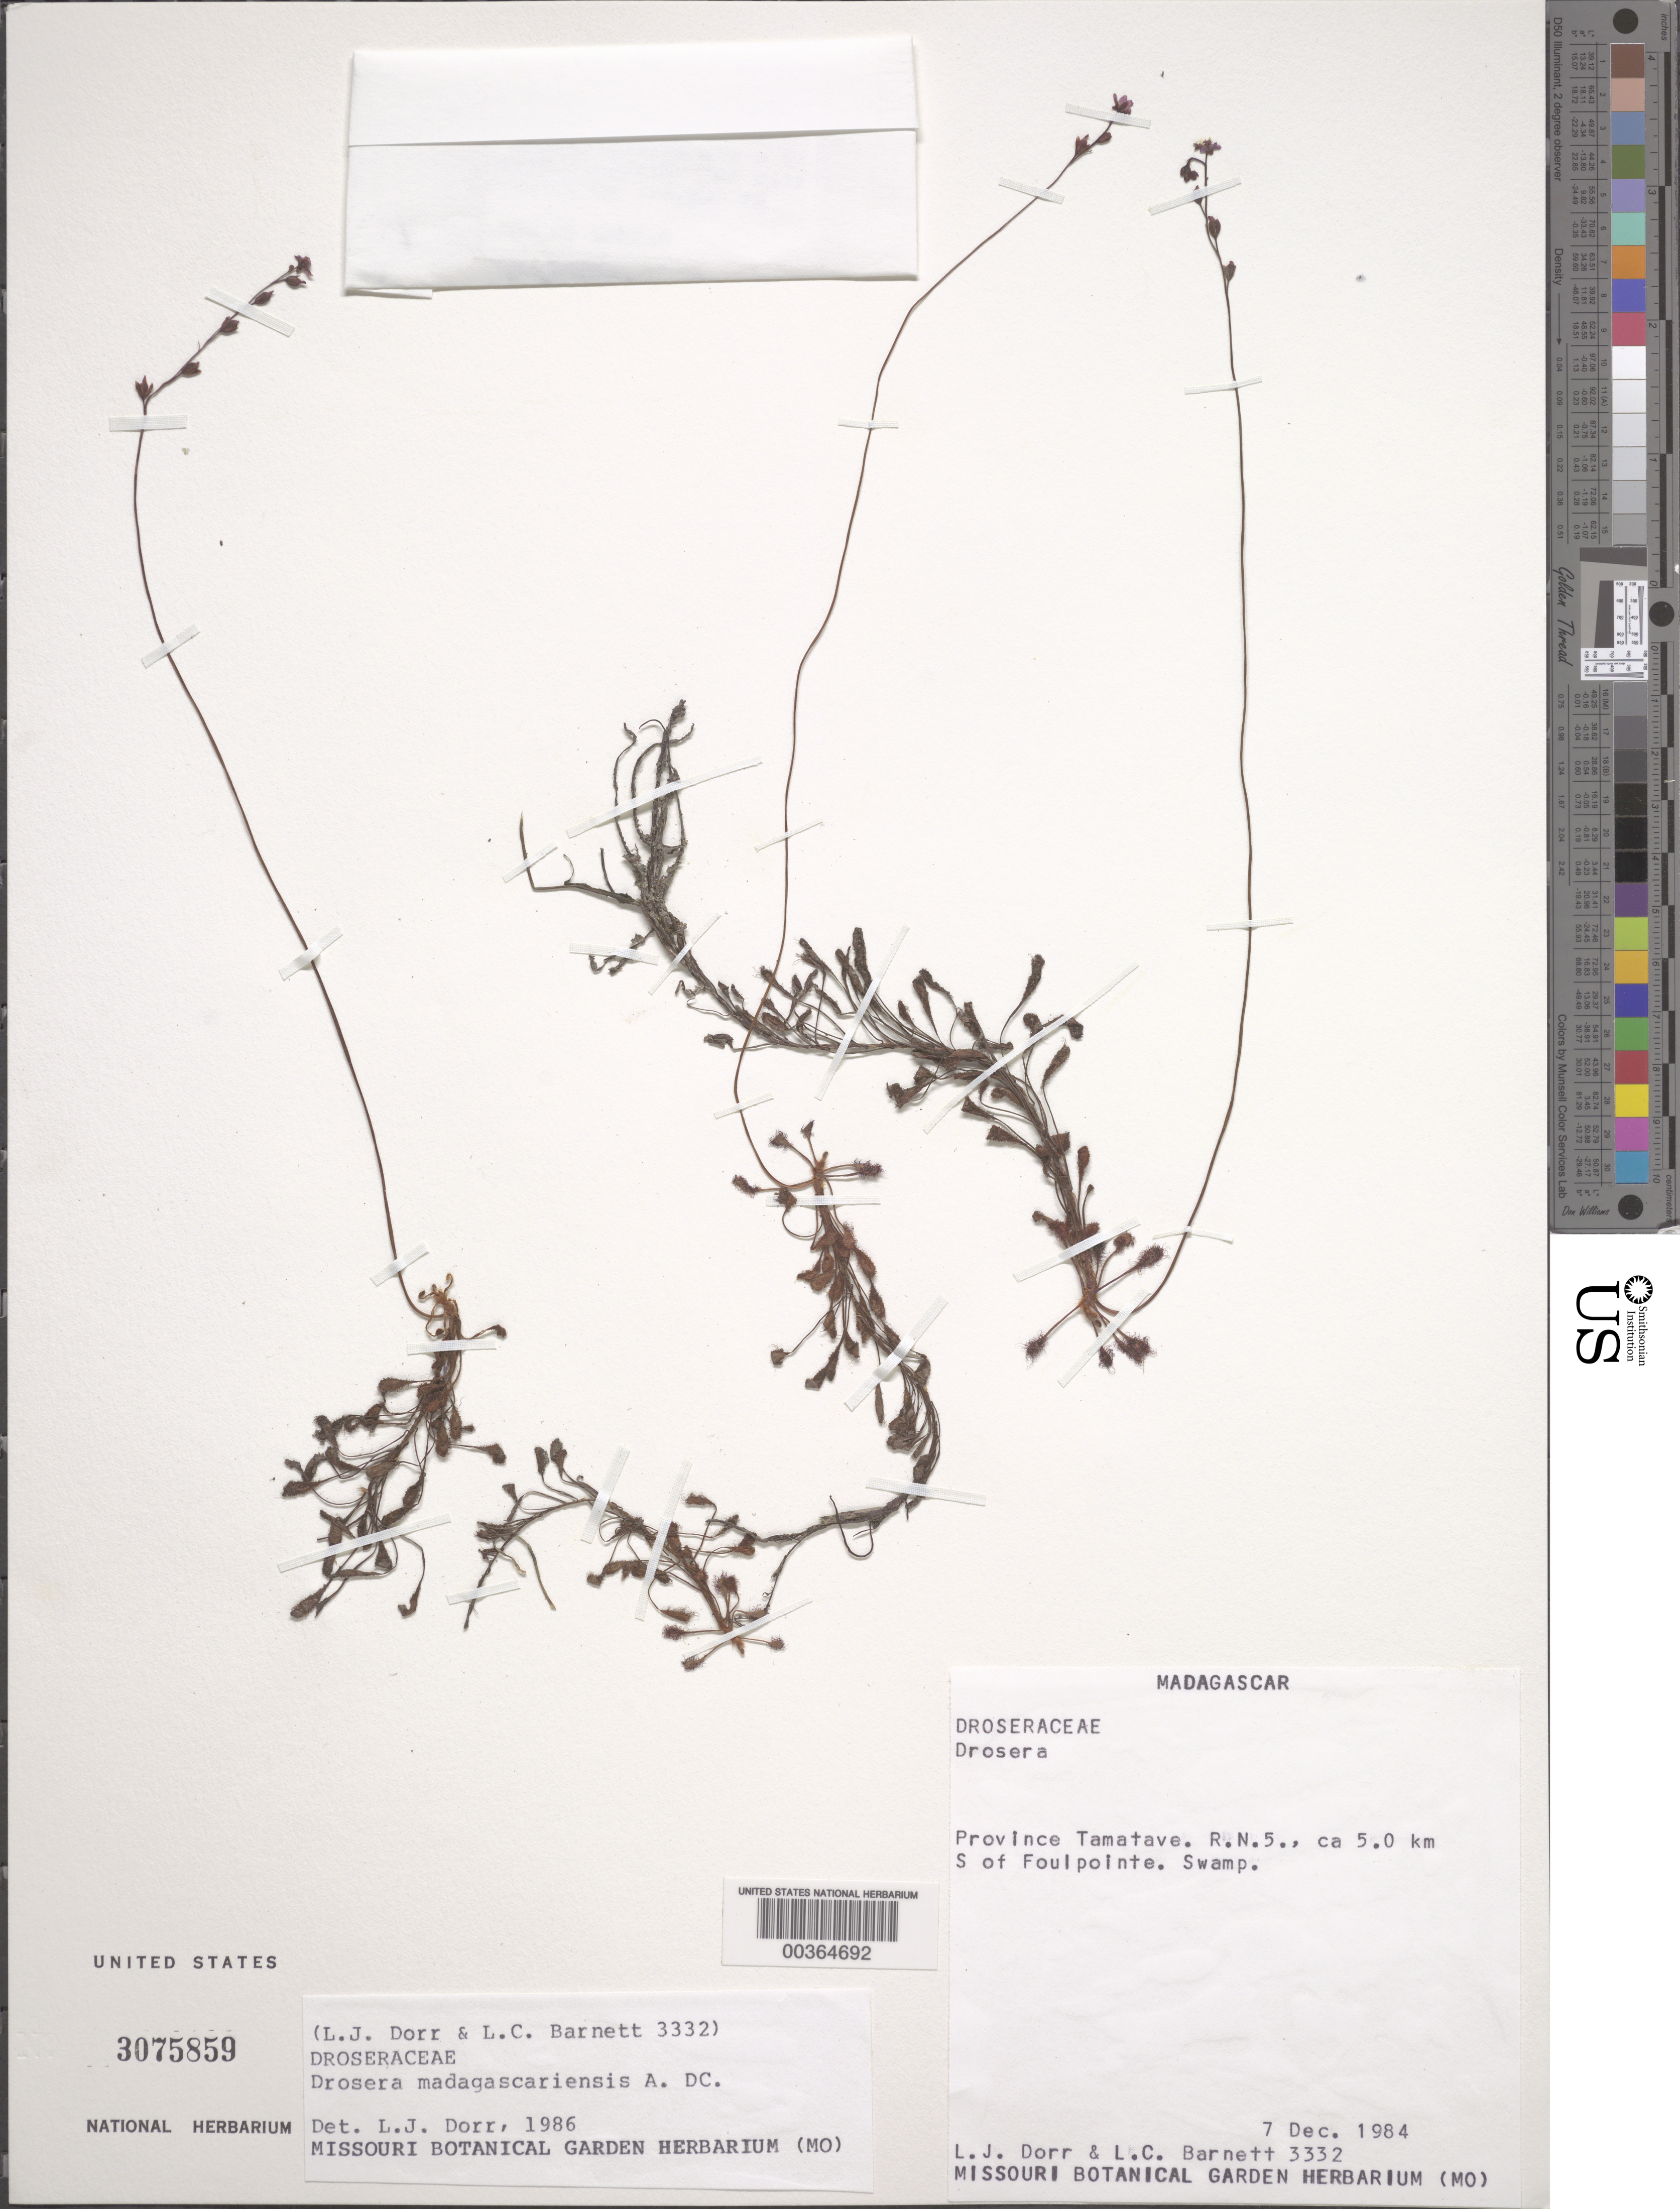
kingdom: Plantae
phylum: Tracheophyta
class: Magnoliopsida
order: Caryophyllales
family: Droseraceae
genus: Drosera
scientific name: Drosera madagascarensis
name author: DC.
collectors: L. J. Dorr & L. C. Barnett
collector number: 3332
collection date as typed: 07 Dec 1984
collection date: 1984-12-07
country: Madagascar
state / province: Atsinanana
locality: S of foulpointe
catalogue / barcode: US 3075859